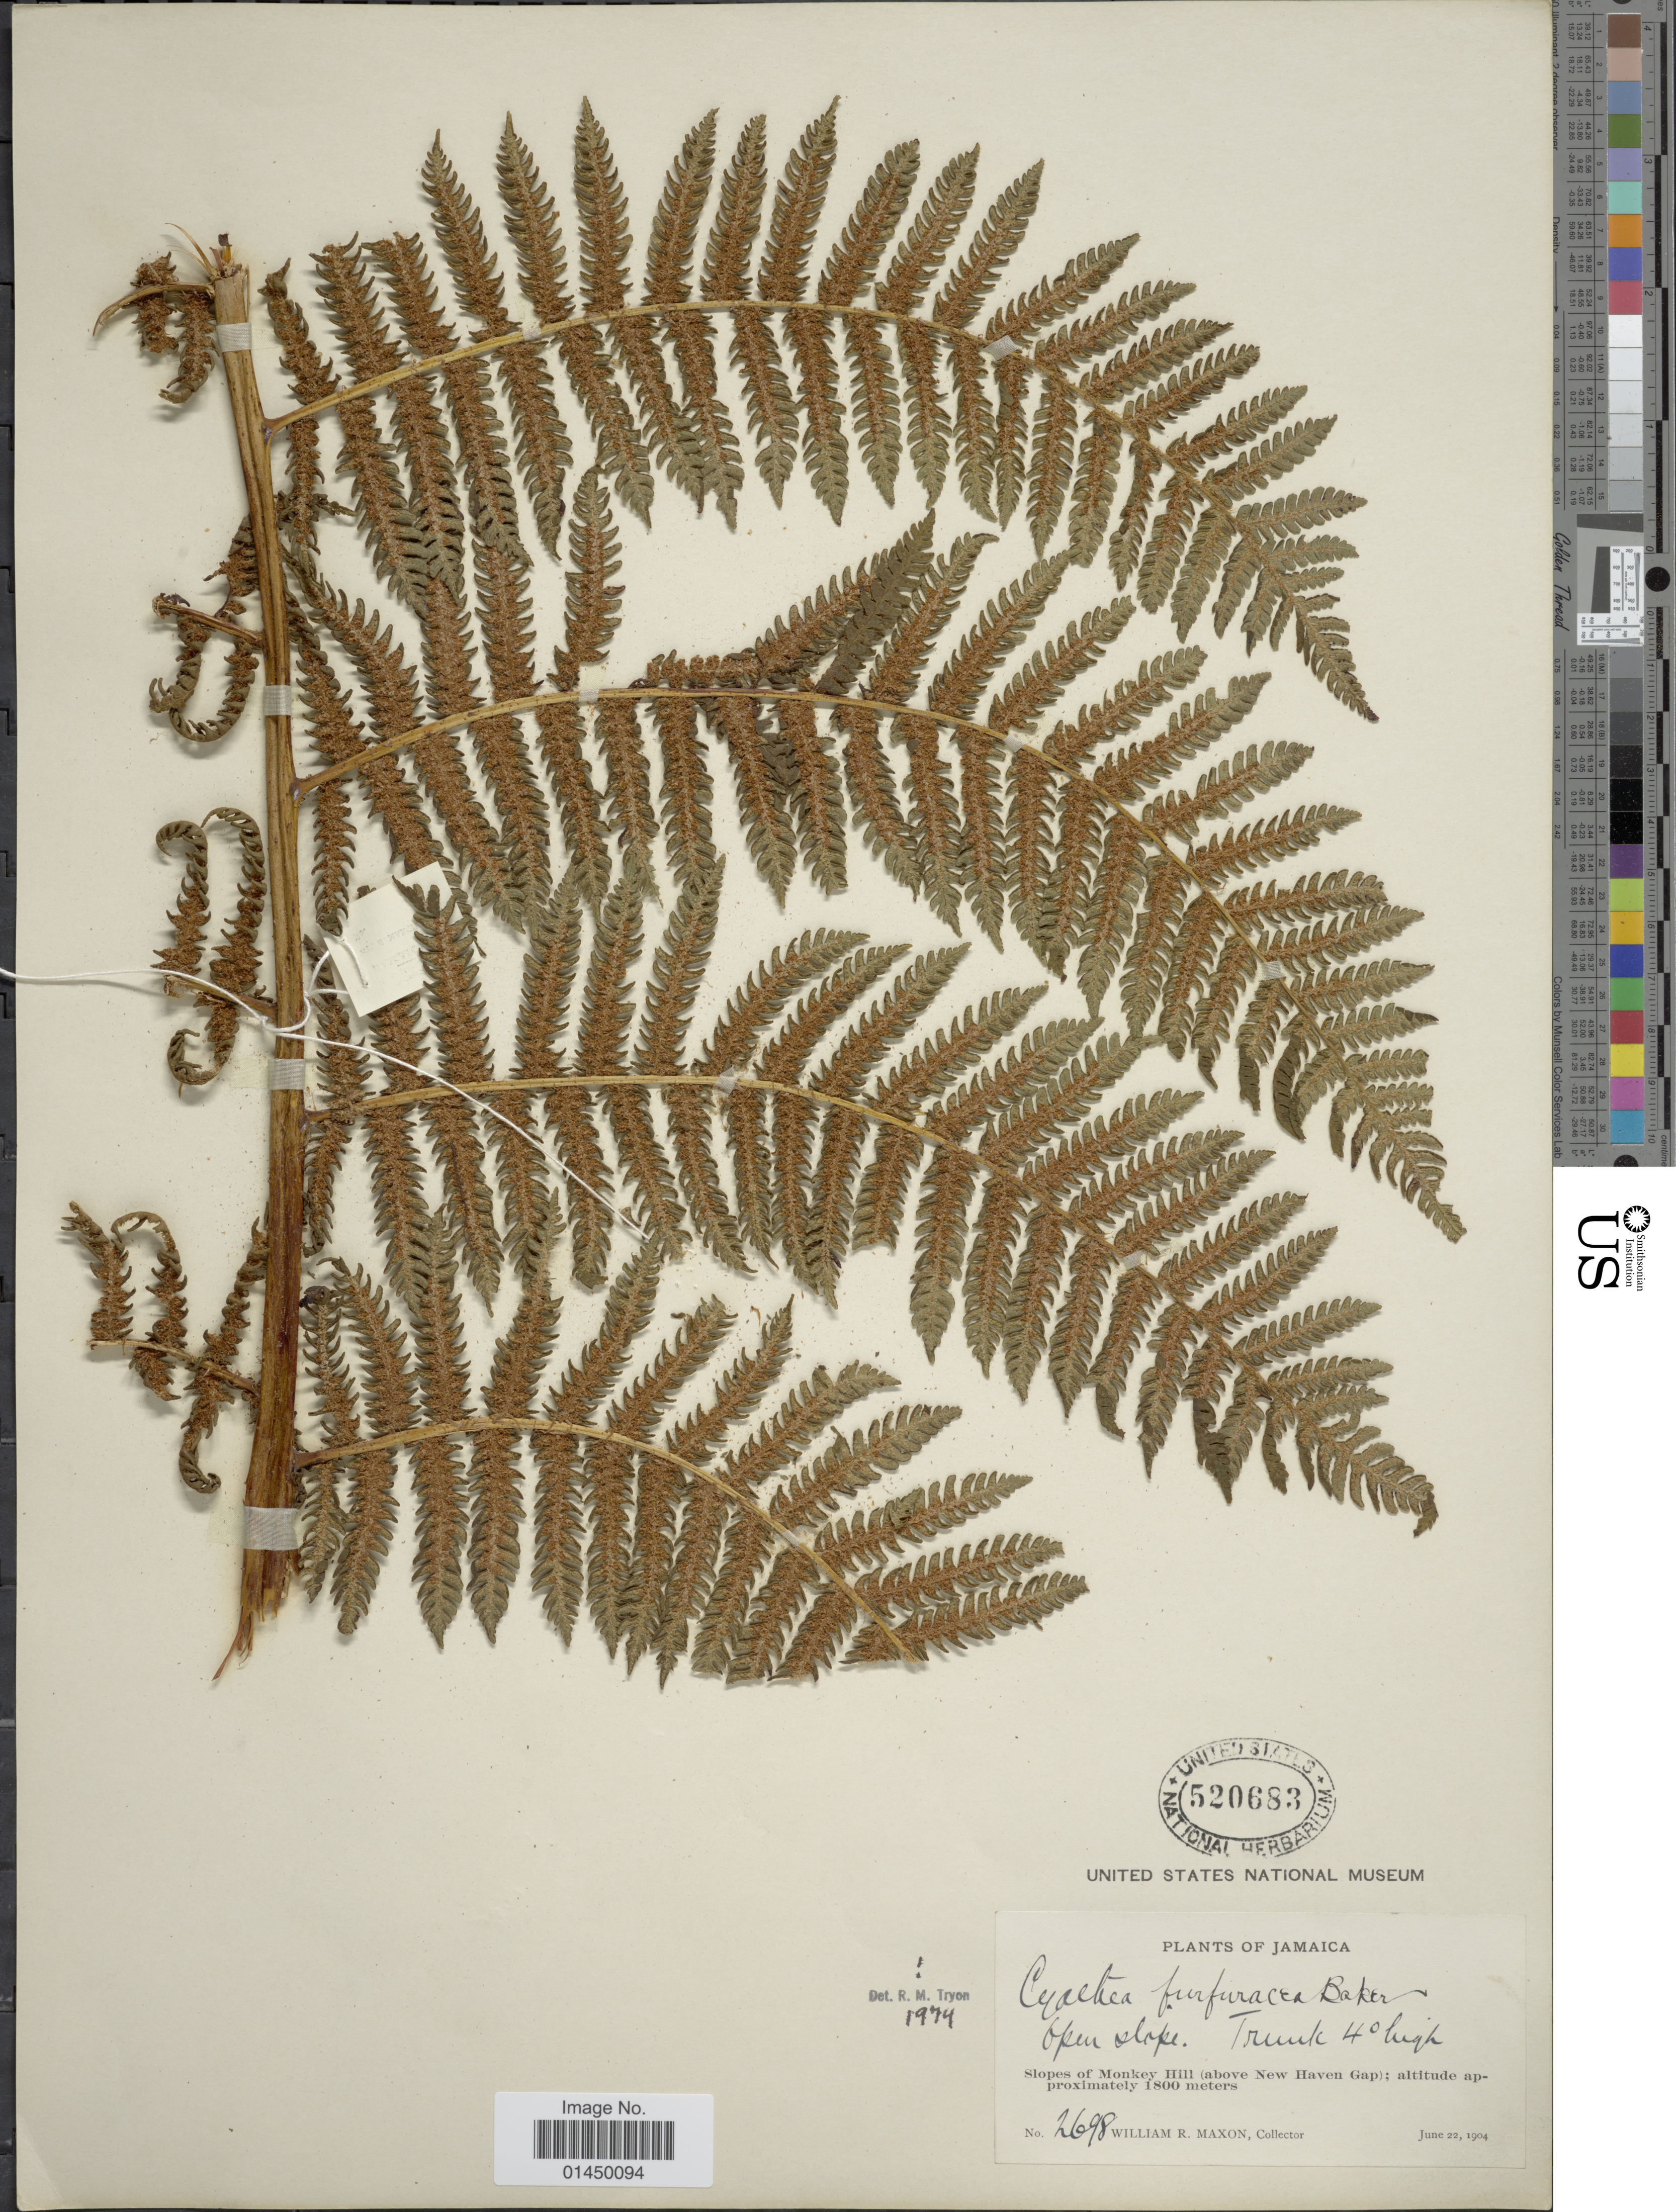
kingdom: Plantae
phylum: Tracheophyta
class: Polypodiopsida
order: Cyatheales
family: Cyatheaceae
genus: Cyathea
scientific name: Cyathea furfuracea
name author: Christ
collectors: W. R. Maxon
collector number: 2698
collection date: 1904-06-22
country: Jamaica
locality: Slopes of Monkey Hill (above New Haven Gap)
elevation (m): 1800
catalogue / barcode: US 520683